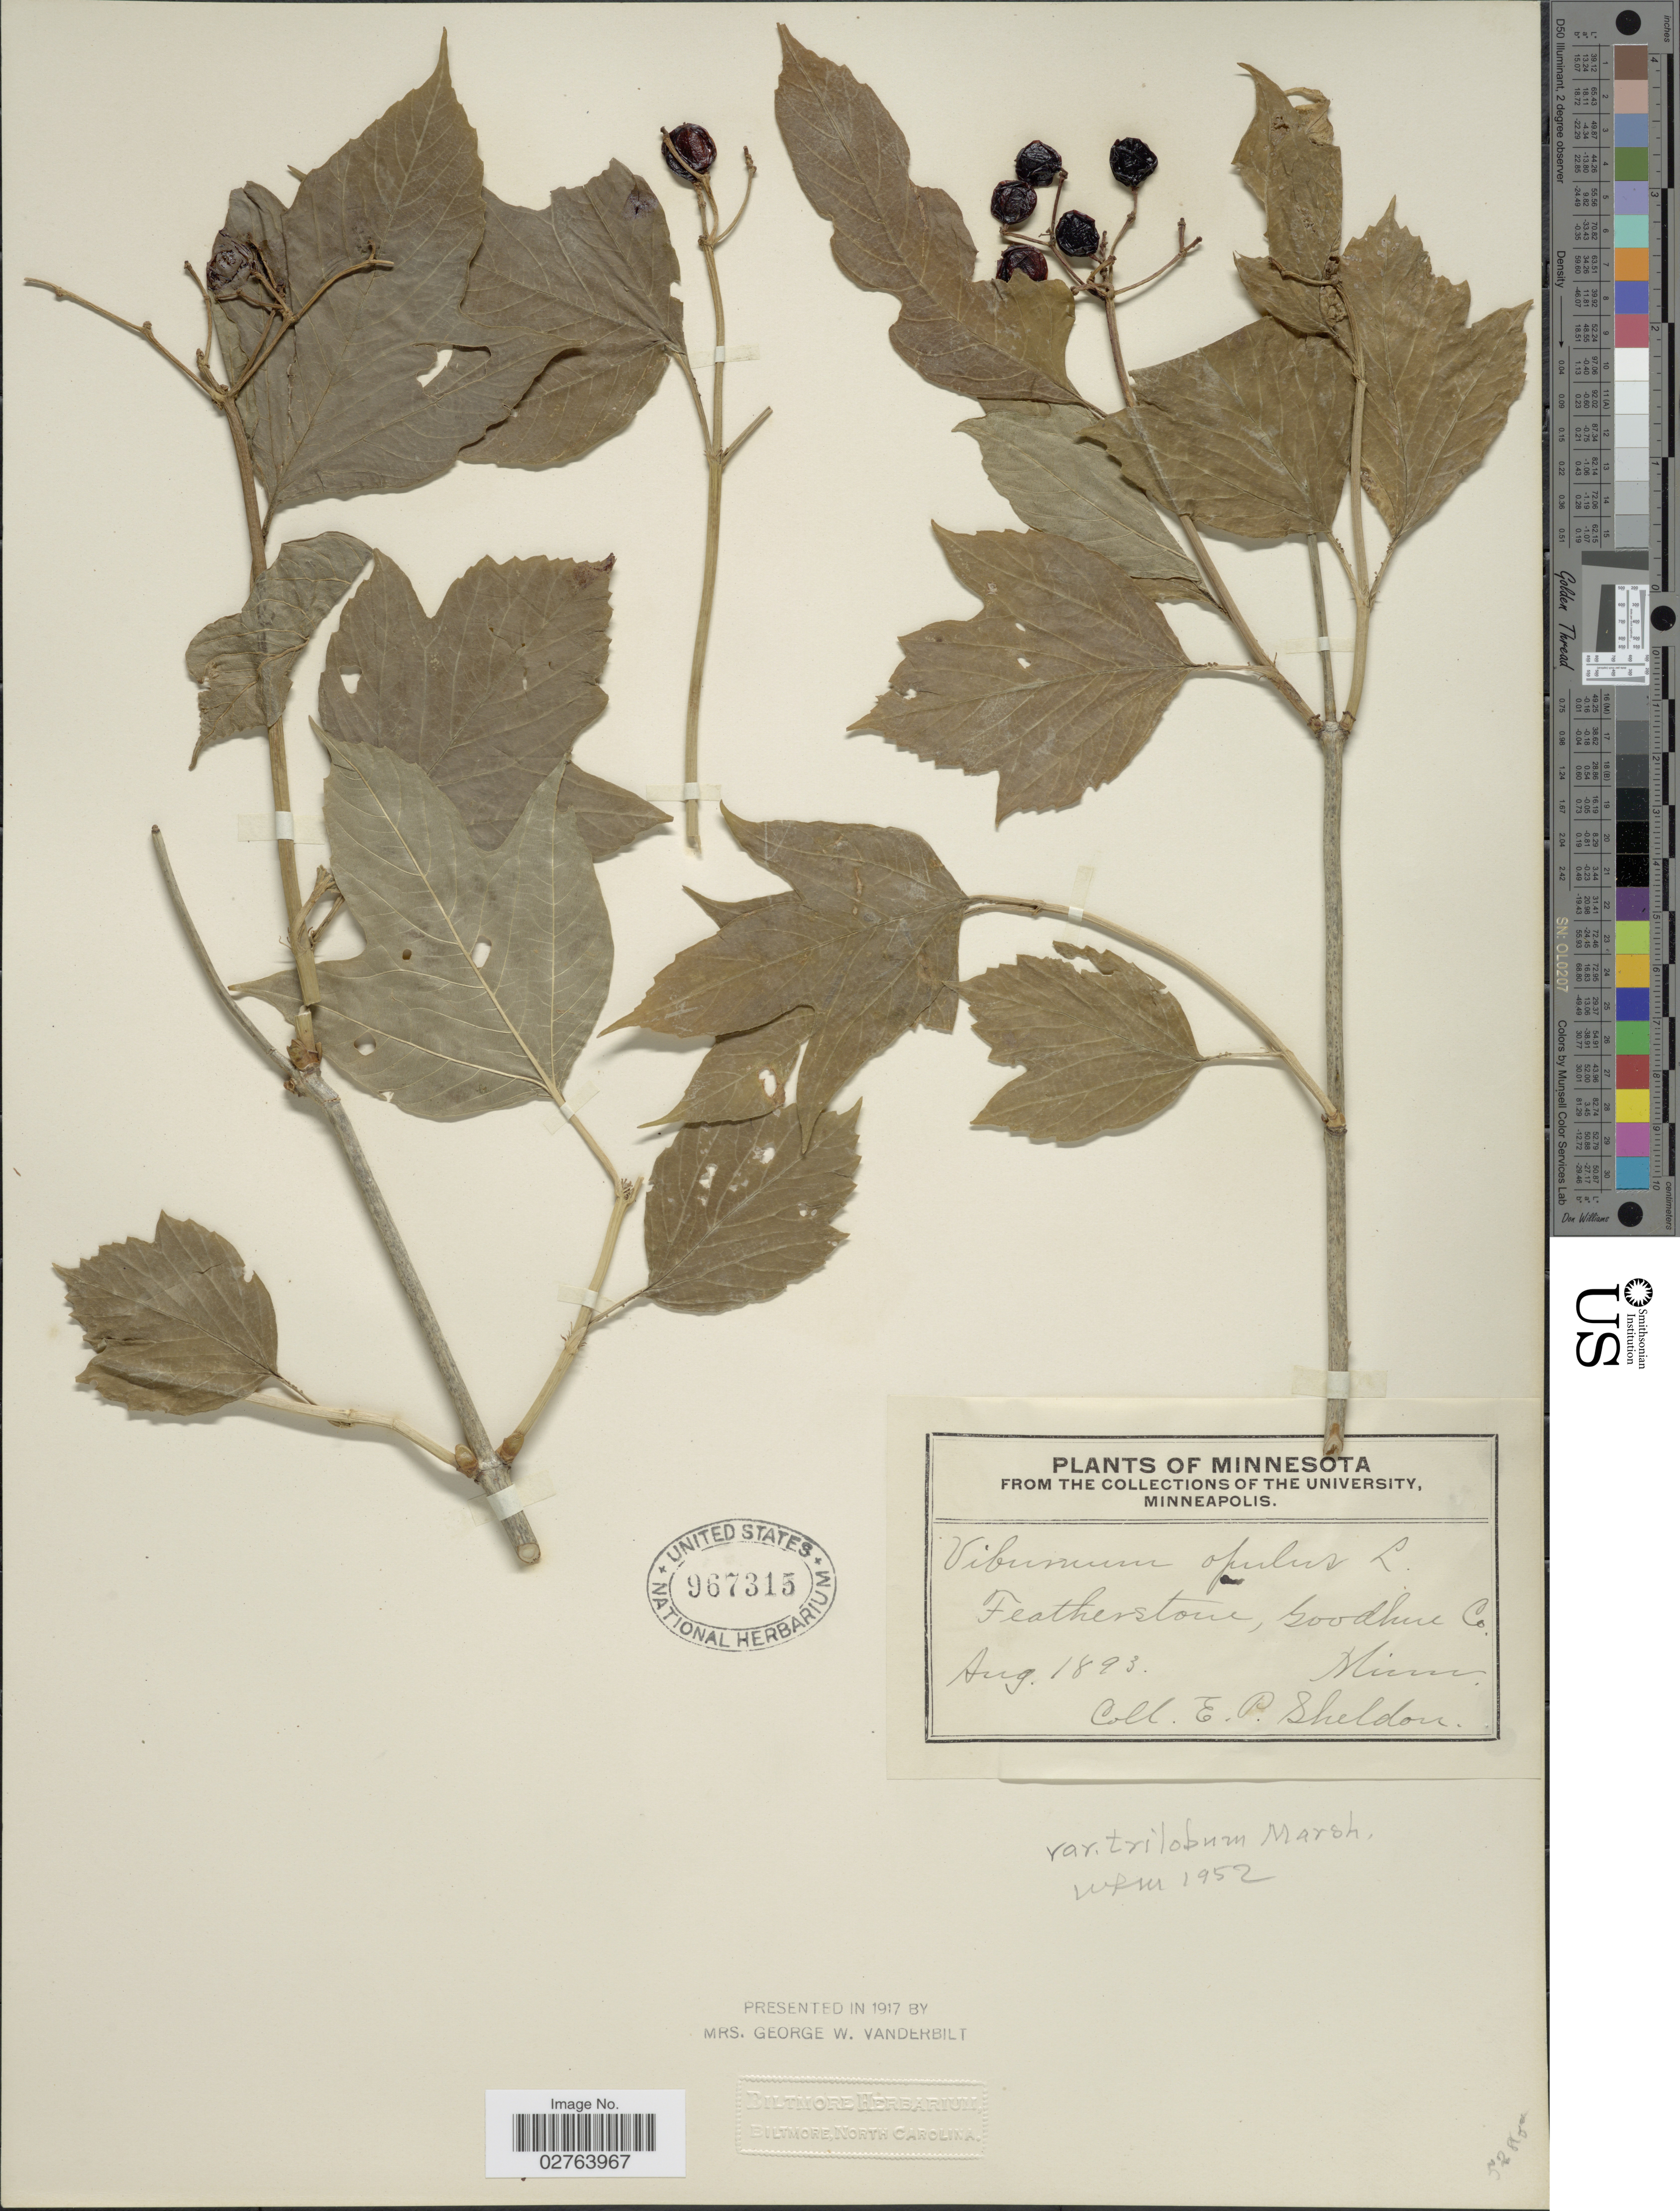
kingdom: Plantae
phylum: Tracheophyta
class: Magnoliopsida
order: Dipsacales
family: Viburnaceae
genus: Viburnum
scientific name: Viburnum opulus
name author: L.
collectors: E. P. Sheldon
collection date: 1893-08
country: United States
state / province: Minnesota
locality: Featherstone, Goodhue Co.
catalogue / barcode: US 967315